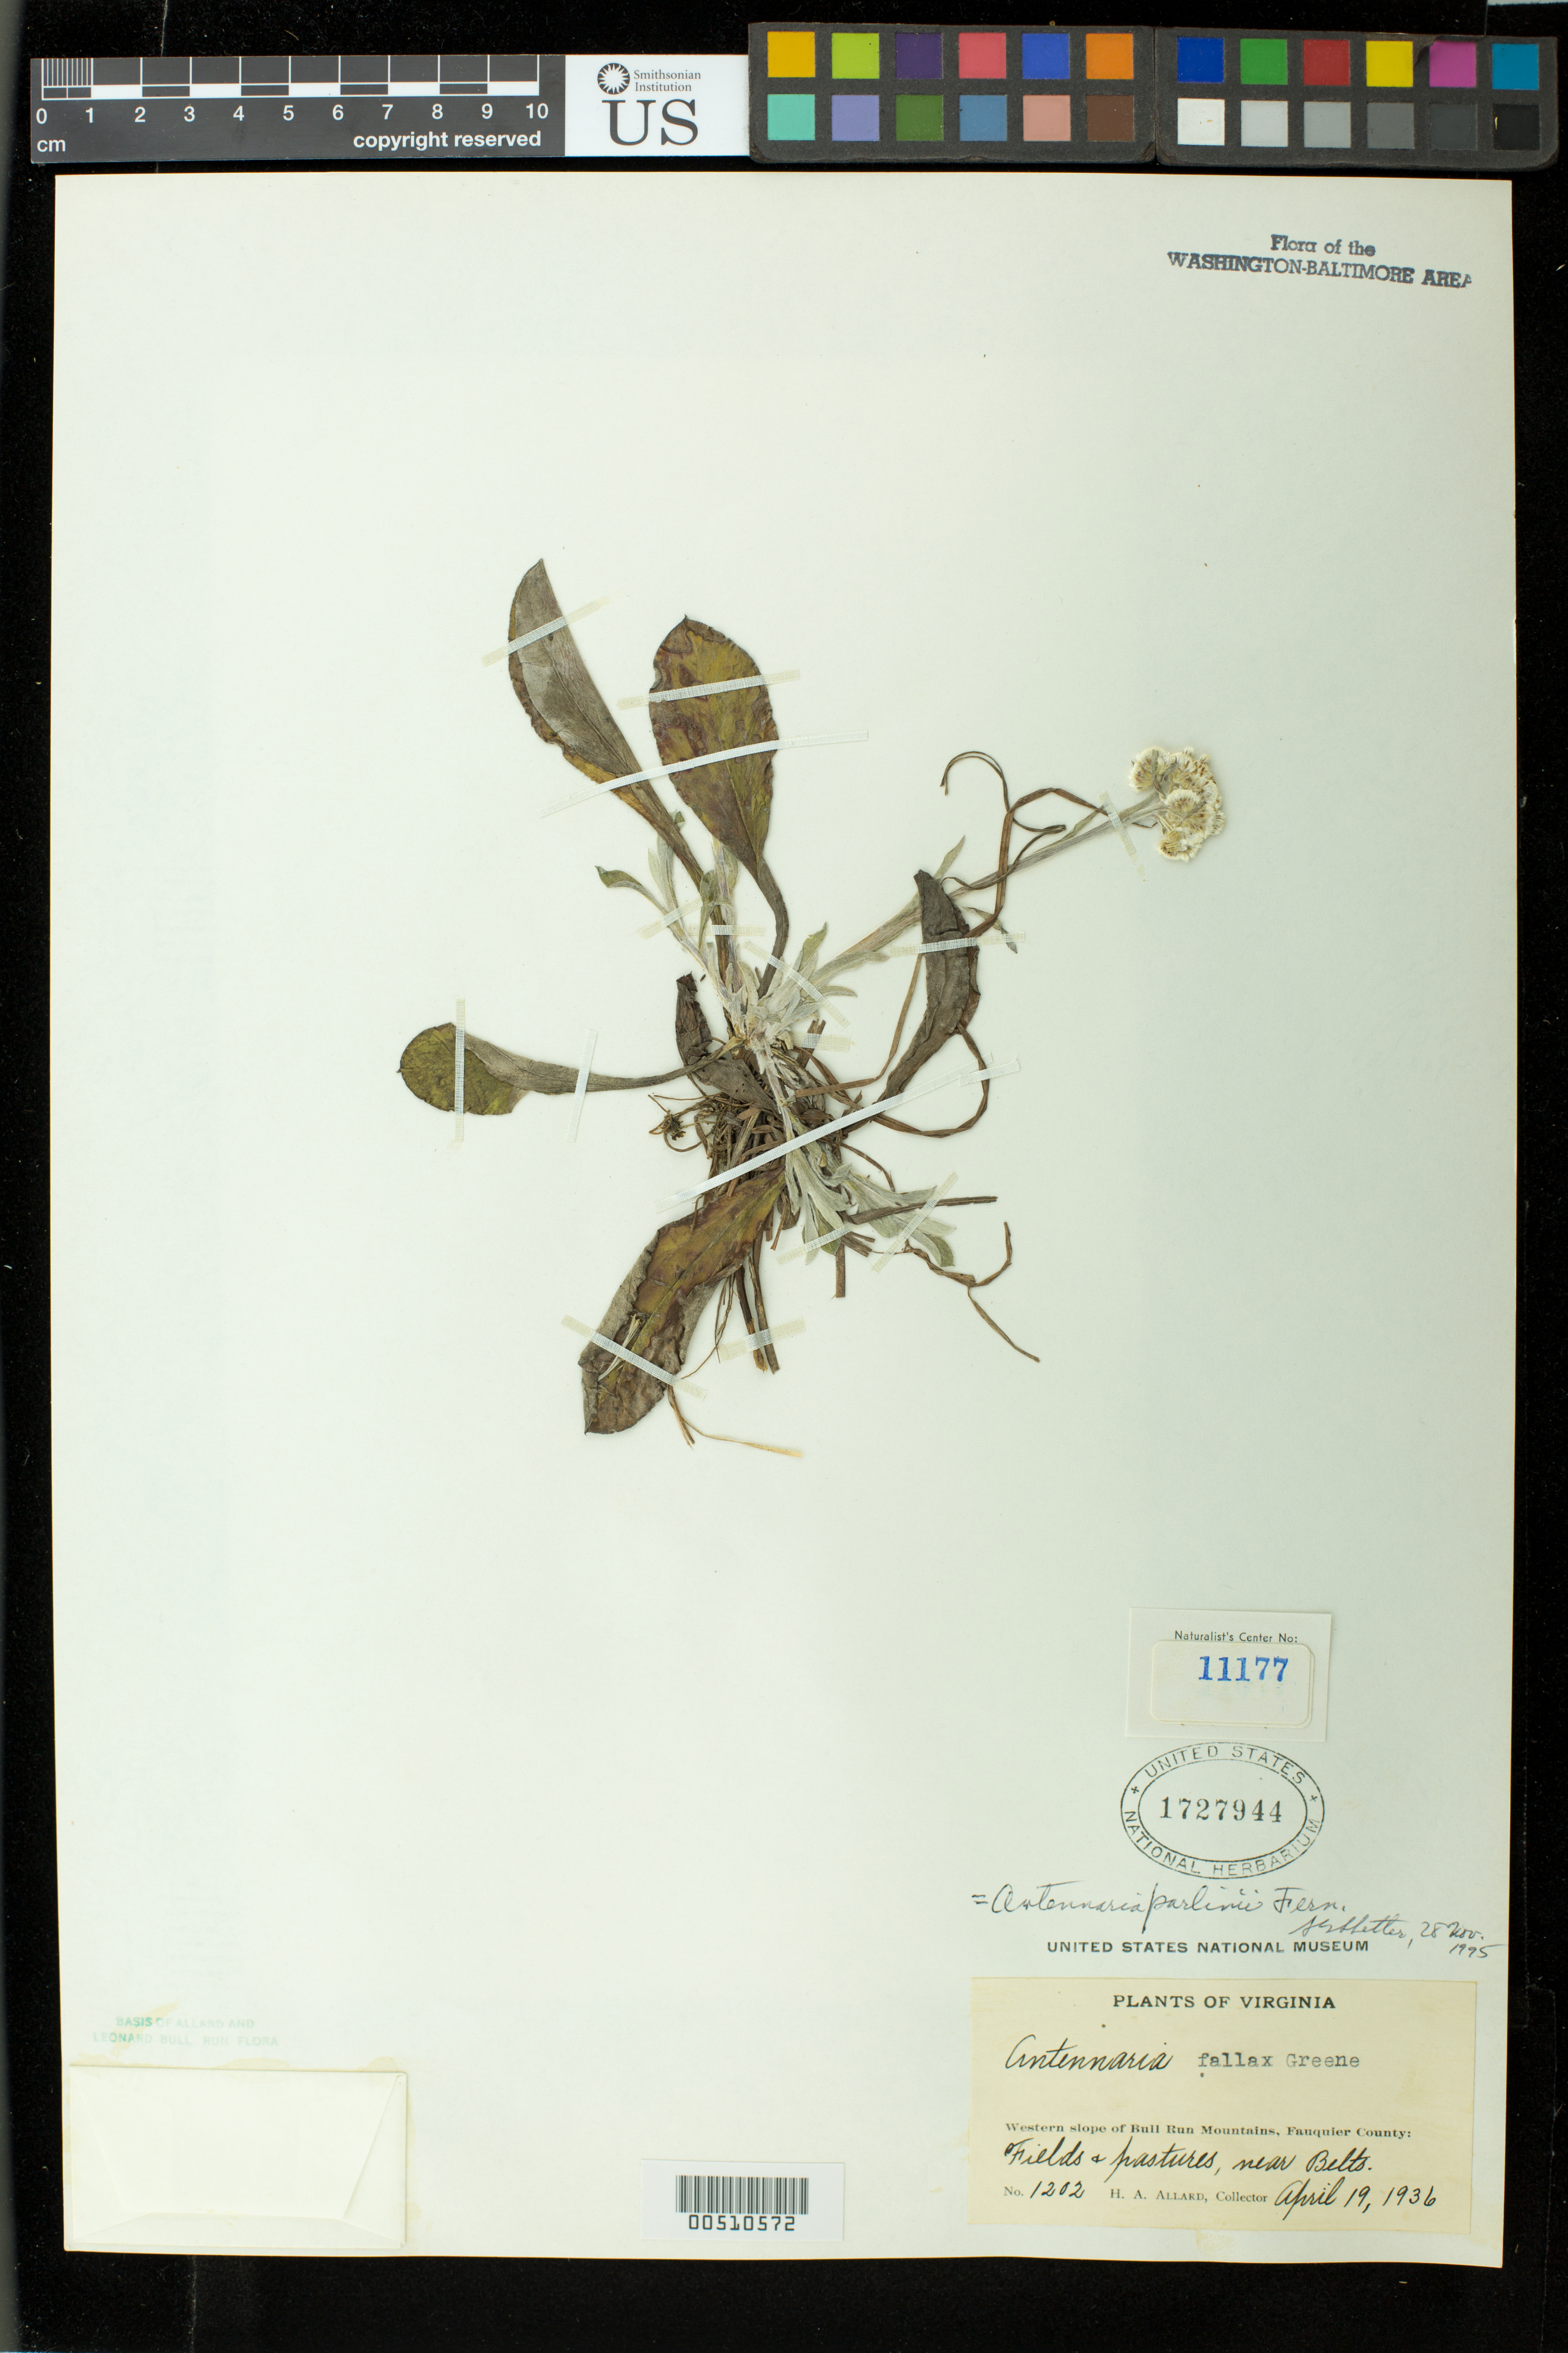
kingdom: Plantae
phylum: Tracheophyta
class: Magnoliopsida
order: Asterales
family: Asteraceae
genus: Antennaria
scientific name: Antennaria parlinii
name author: Fernald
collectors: H. A. Allard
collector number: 1202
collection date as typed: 19 Apr 1936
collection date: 1936-04-19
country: United States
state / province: Virginia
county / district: Fauquier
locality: Near Belts, west slope of Bull Run Mts Bull Run Mts.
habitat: fields and pastures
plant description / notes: Specimens returned from Naturalist Center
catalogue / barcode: US 1727944